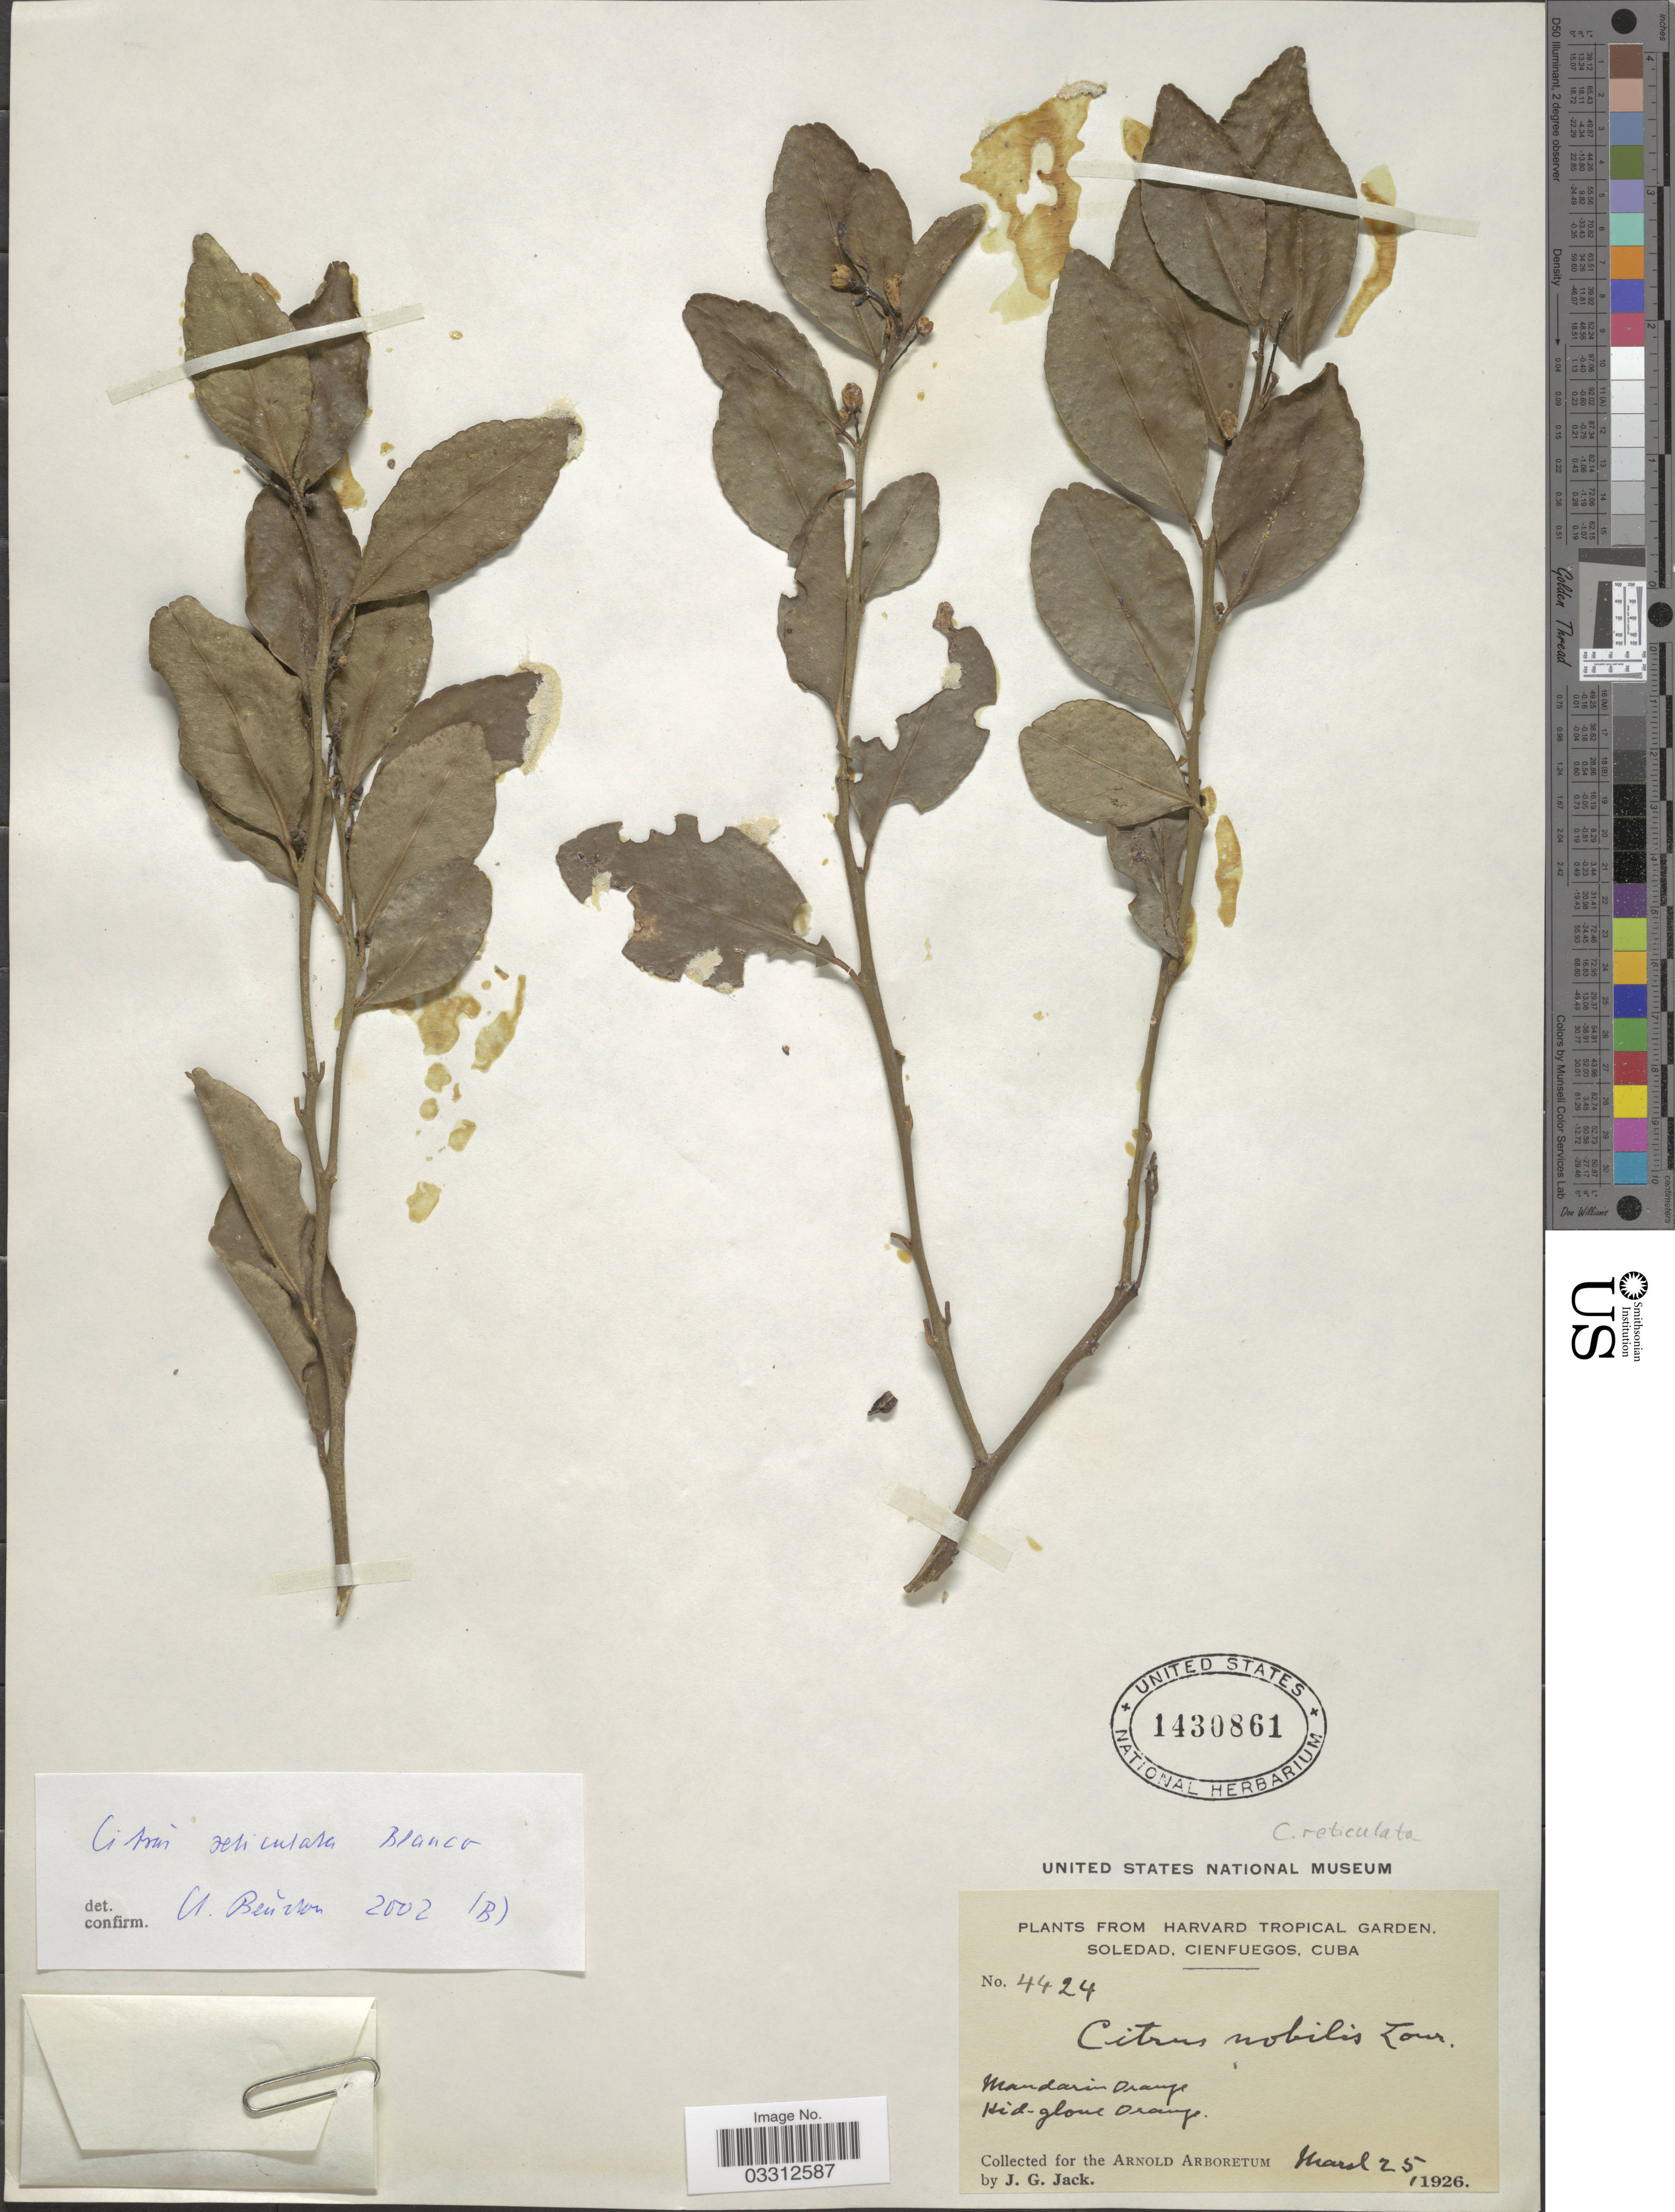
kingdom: Plantae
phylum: Tracheophyta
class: Magnoliopsida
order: Sapindales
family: Rutaceae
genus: Citrus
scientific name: Citrus reticulata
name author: Blanco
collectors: J. G. Jack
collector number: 4424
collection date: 1926-03-25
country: Cuba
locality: From Harvard Tropical Garden, Soledad, Cienfuegos.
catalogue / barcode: US 1430861